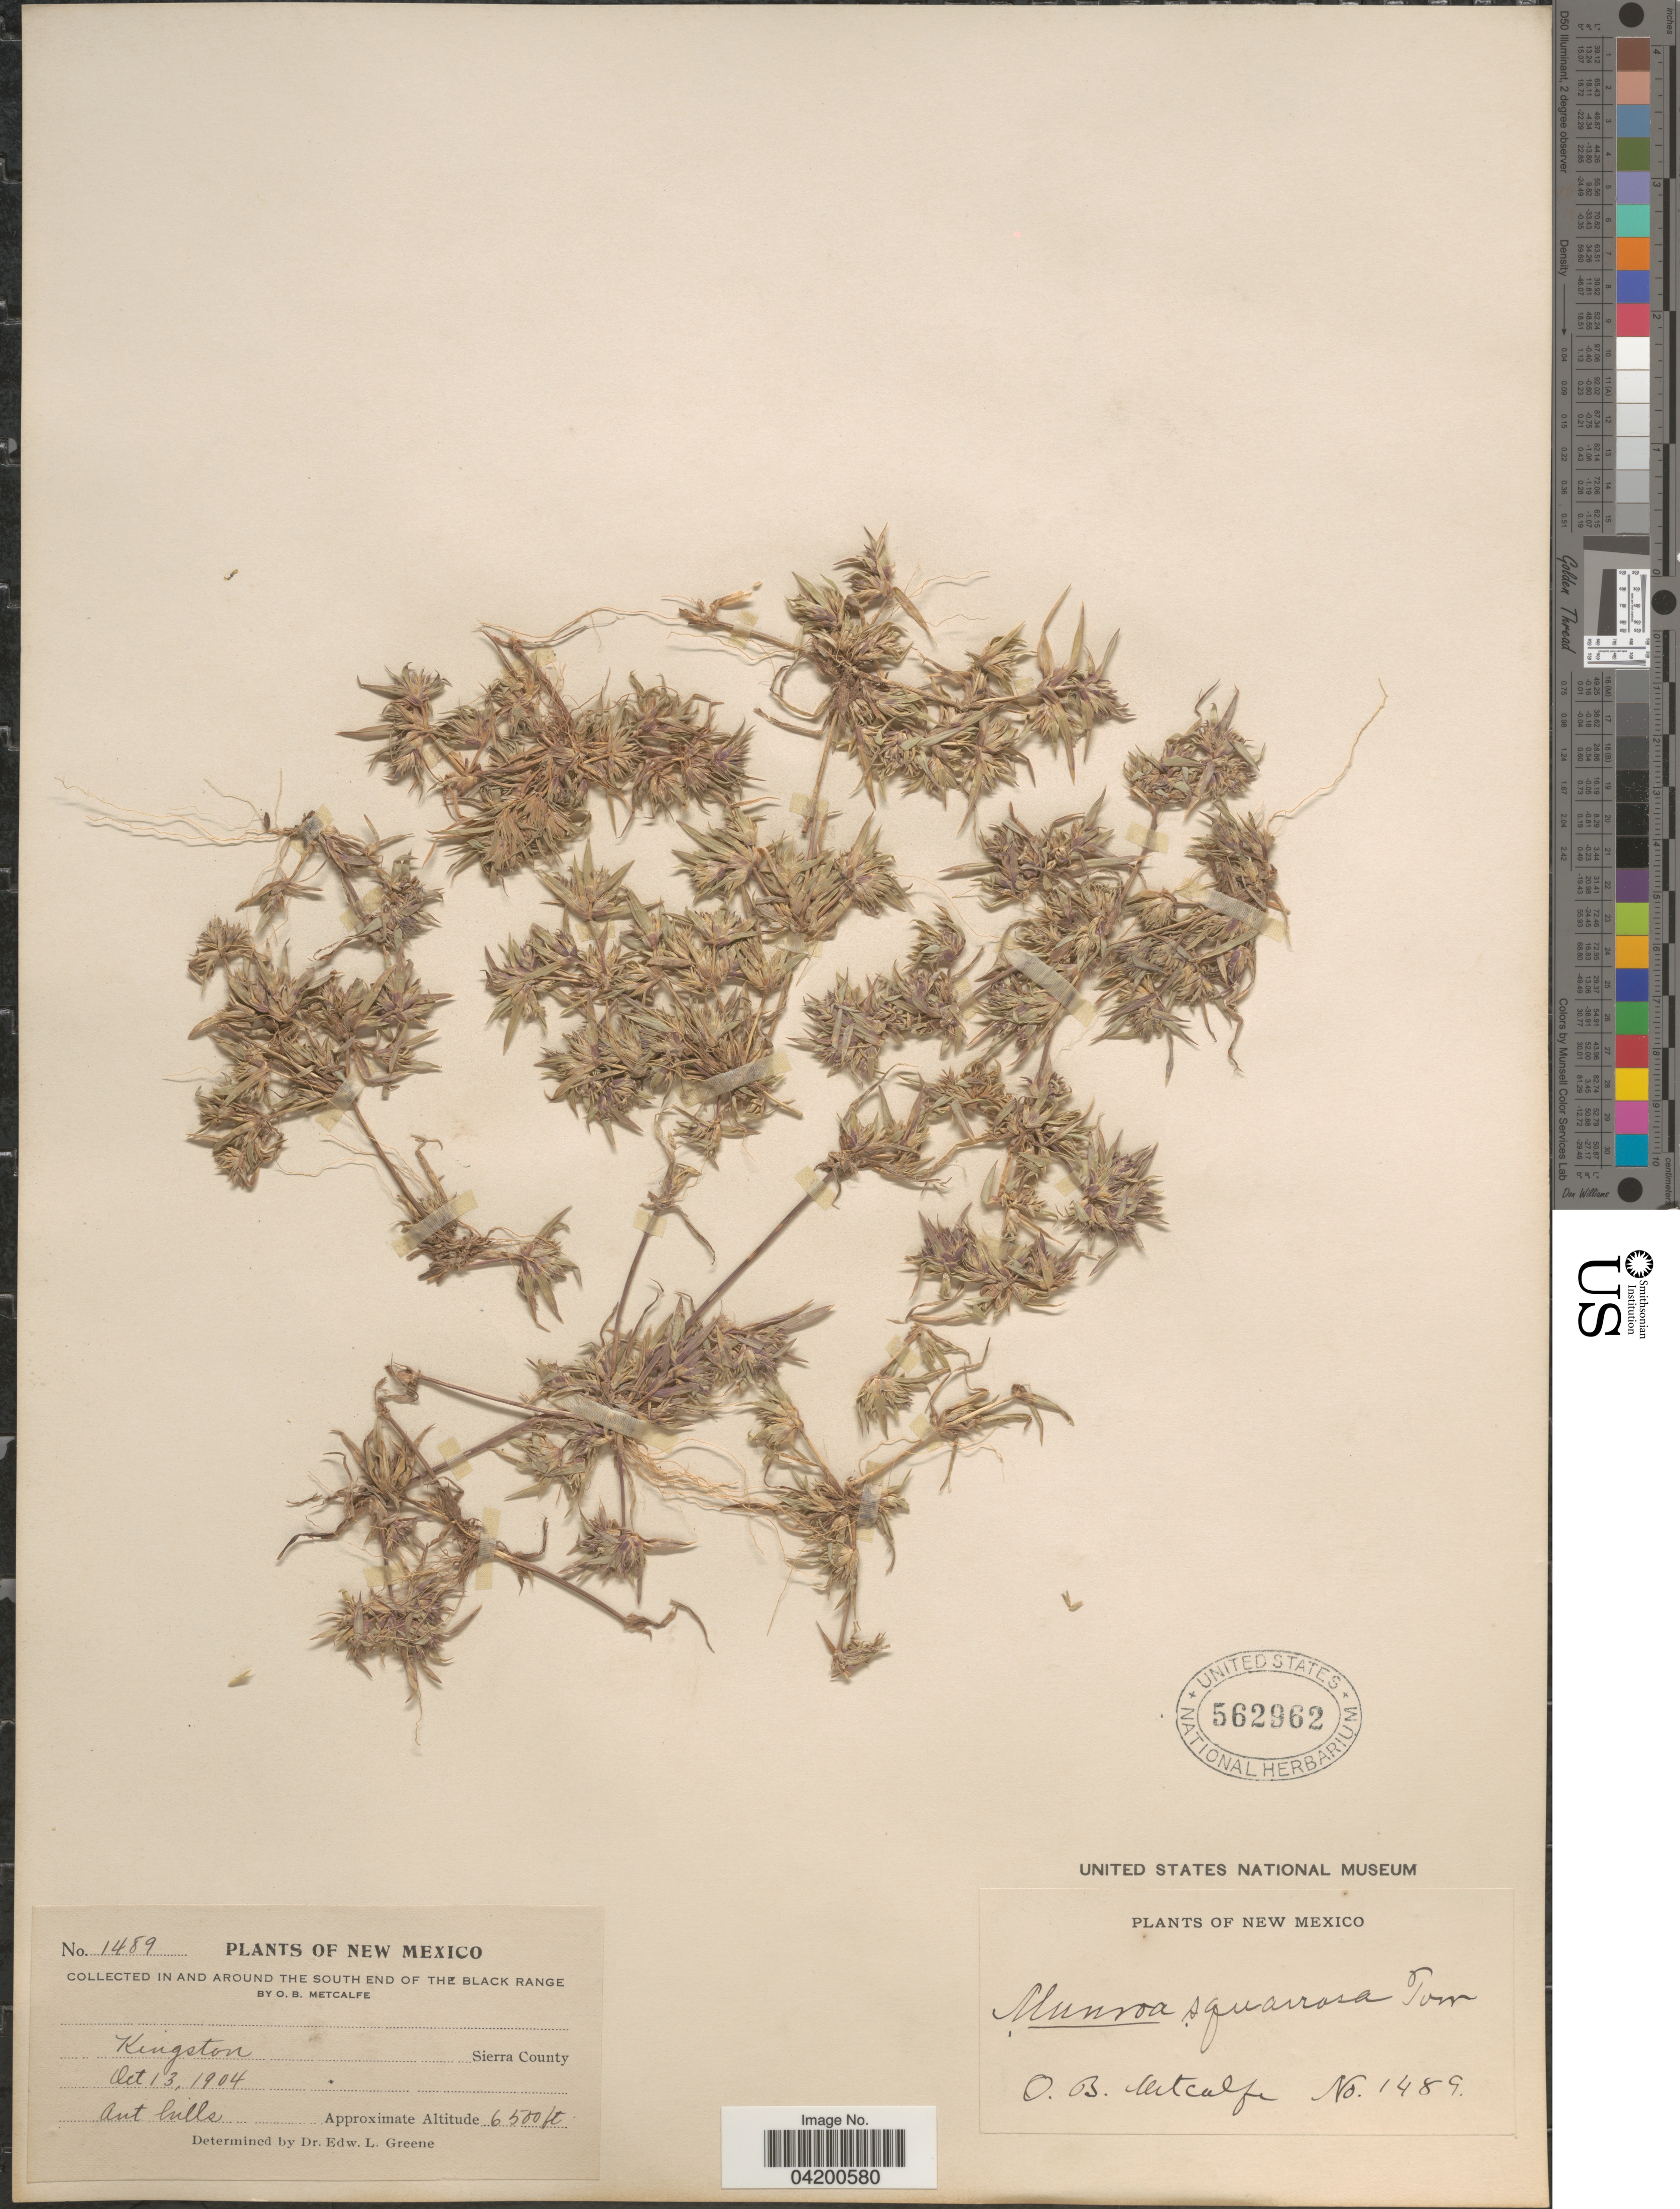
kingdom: Plantae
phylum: Tracheophyta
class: Liliopsida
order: Poales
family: Poaceae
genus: Munroa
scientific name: Munroa squarrosa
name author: (Nutt.) Torr.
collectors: O. B. Metcalfe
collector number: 1489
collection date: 1904-10-13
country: United States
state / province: New Mexico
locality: In and around the south end of the Black Range. Kingston. Sierra County.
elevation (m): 1981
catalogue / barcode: US 562962